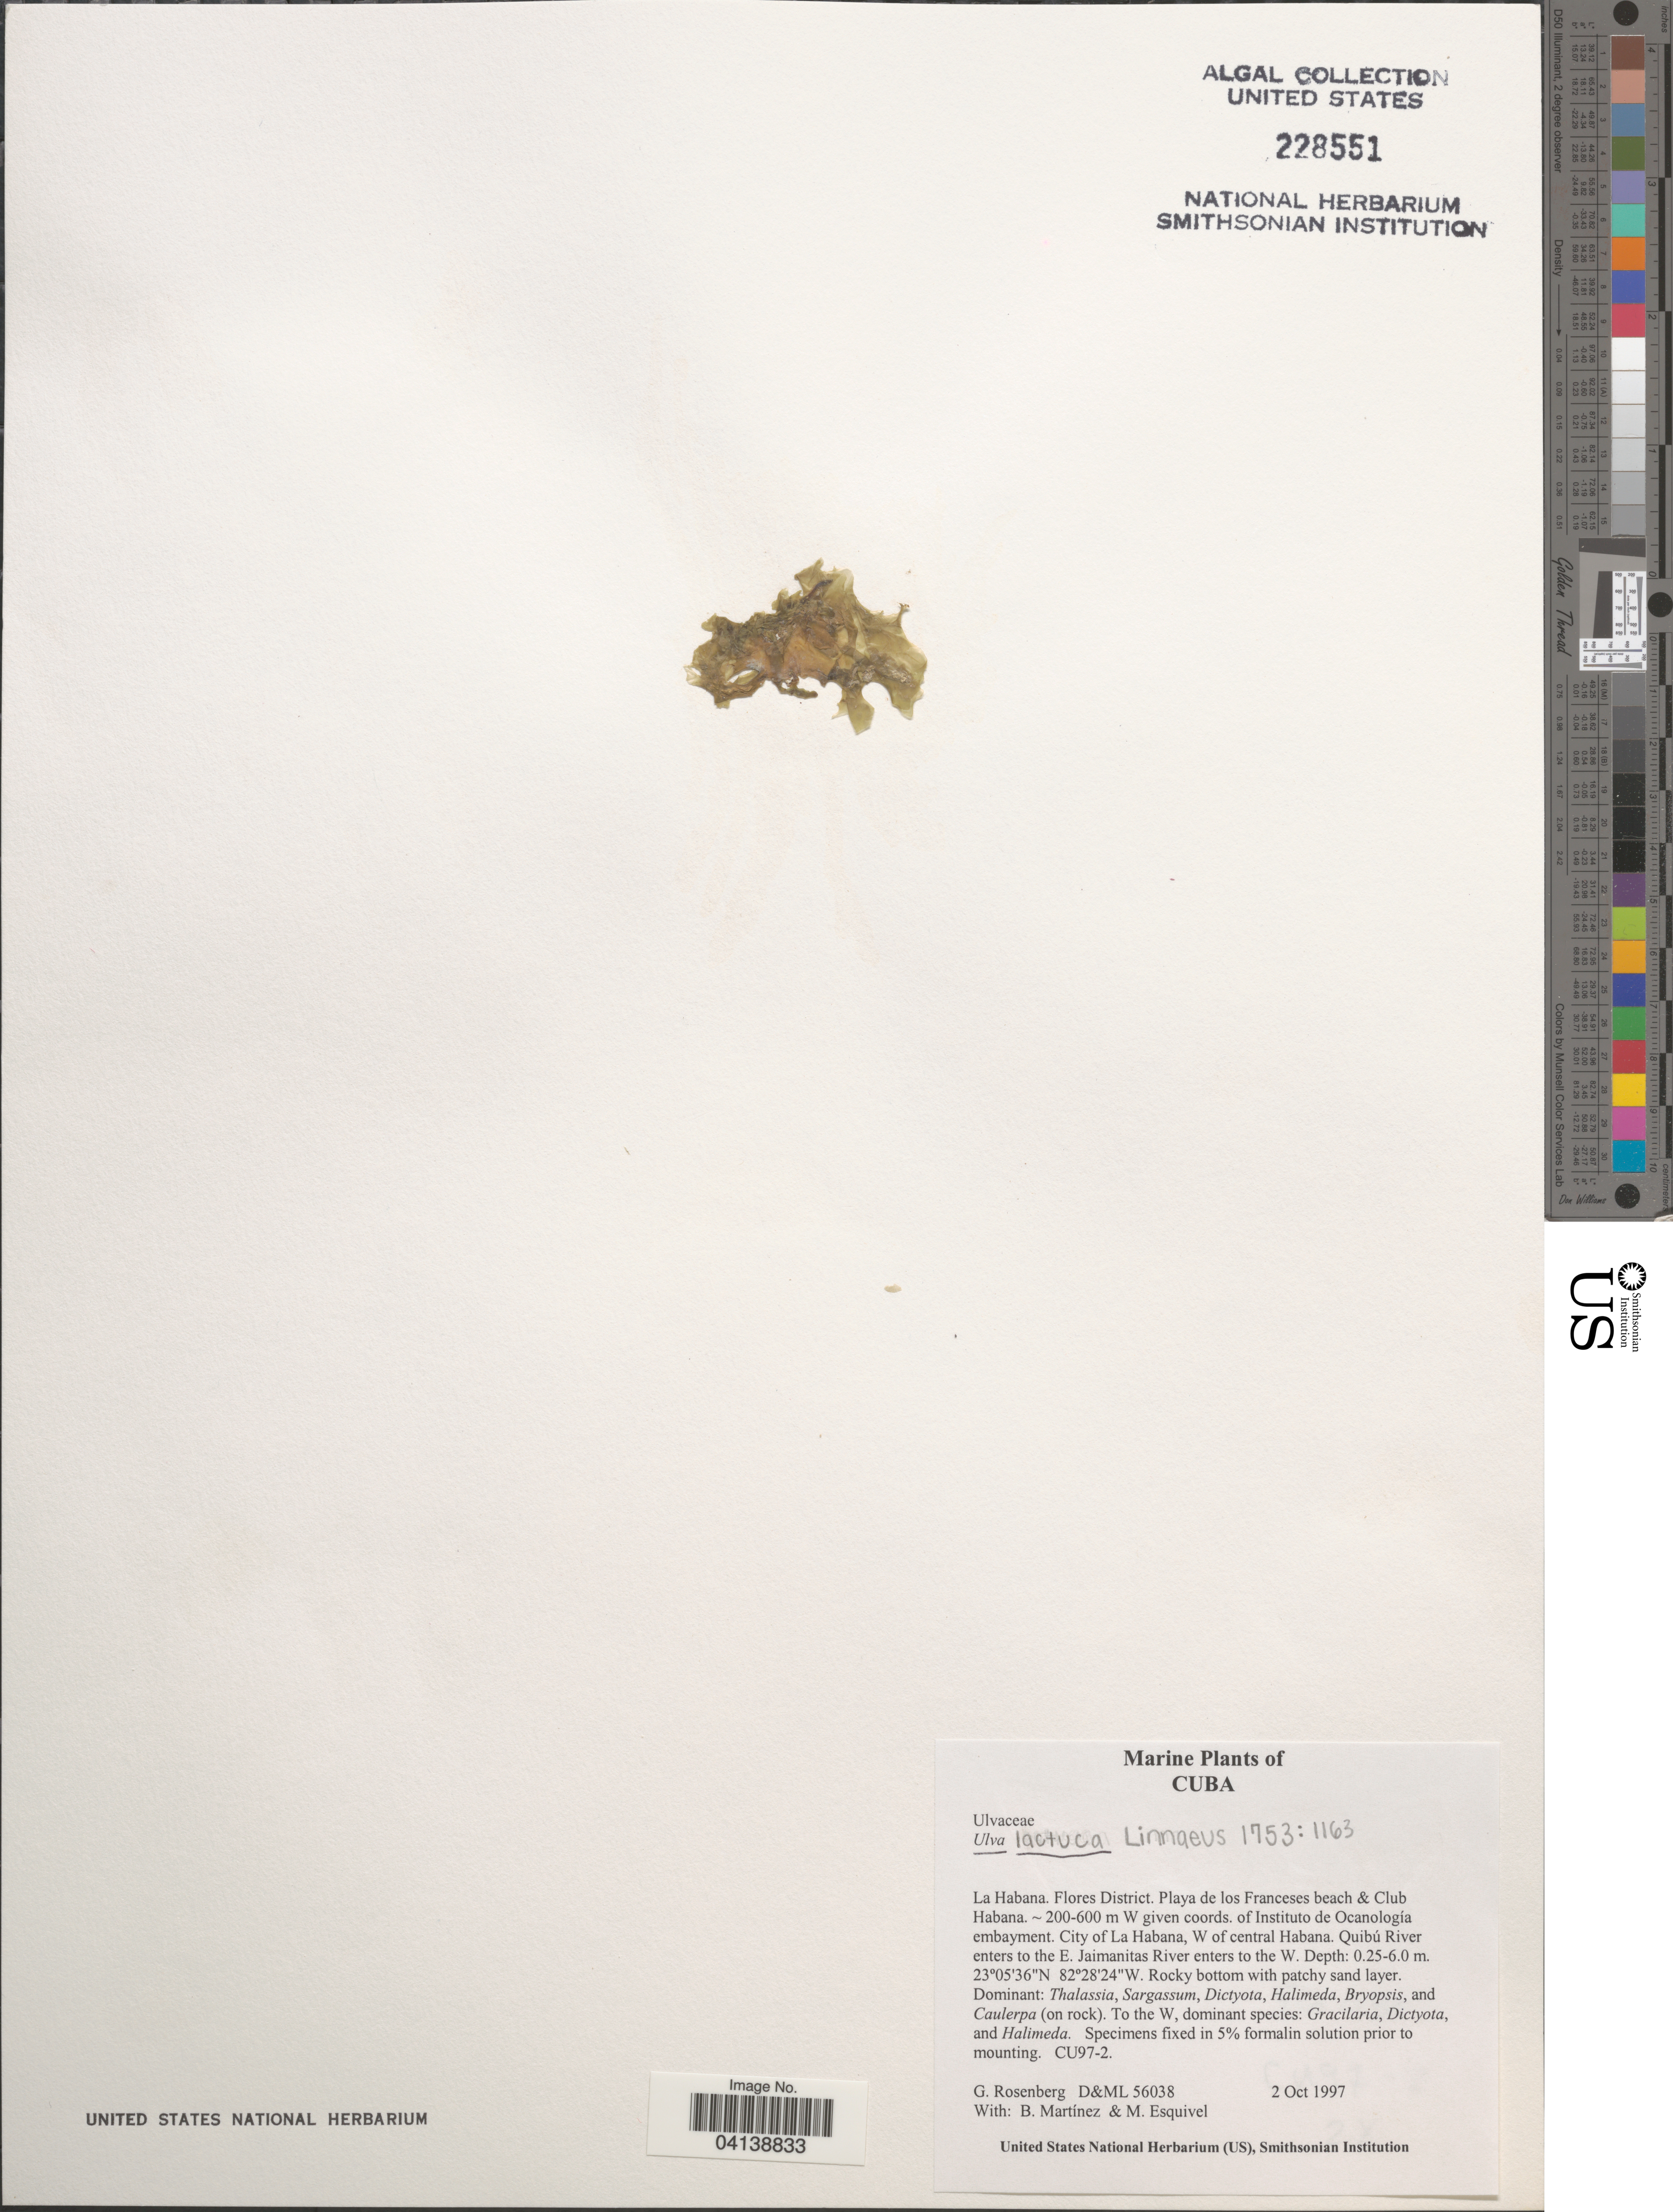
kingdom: Plantae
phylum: Chlorophyta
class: Ulvophyceae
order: Ulvales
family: Ulvaceae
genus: Ulva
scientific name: Ulva lactuca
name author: L.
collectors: G. Rosenberg, B. Martinez & M. Esquivel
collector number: D&ML56038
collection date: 1997-10-02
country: Cuba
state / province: La Habana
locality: Flores District. Playa de los Franceses beach & Club Habana. W given coords. of Instituto de Oceanología embayment. City of La Habana, W of central Havana. Quibú River enters to the E. Jaimanitas River enters to the W.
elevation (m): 200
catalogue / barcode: US 228551